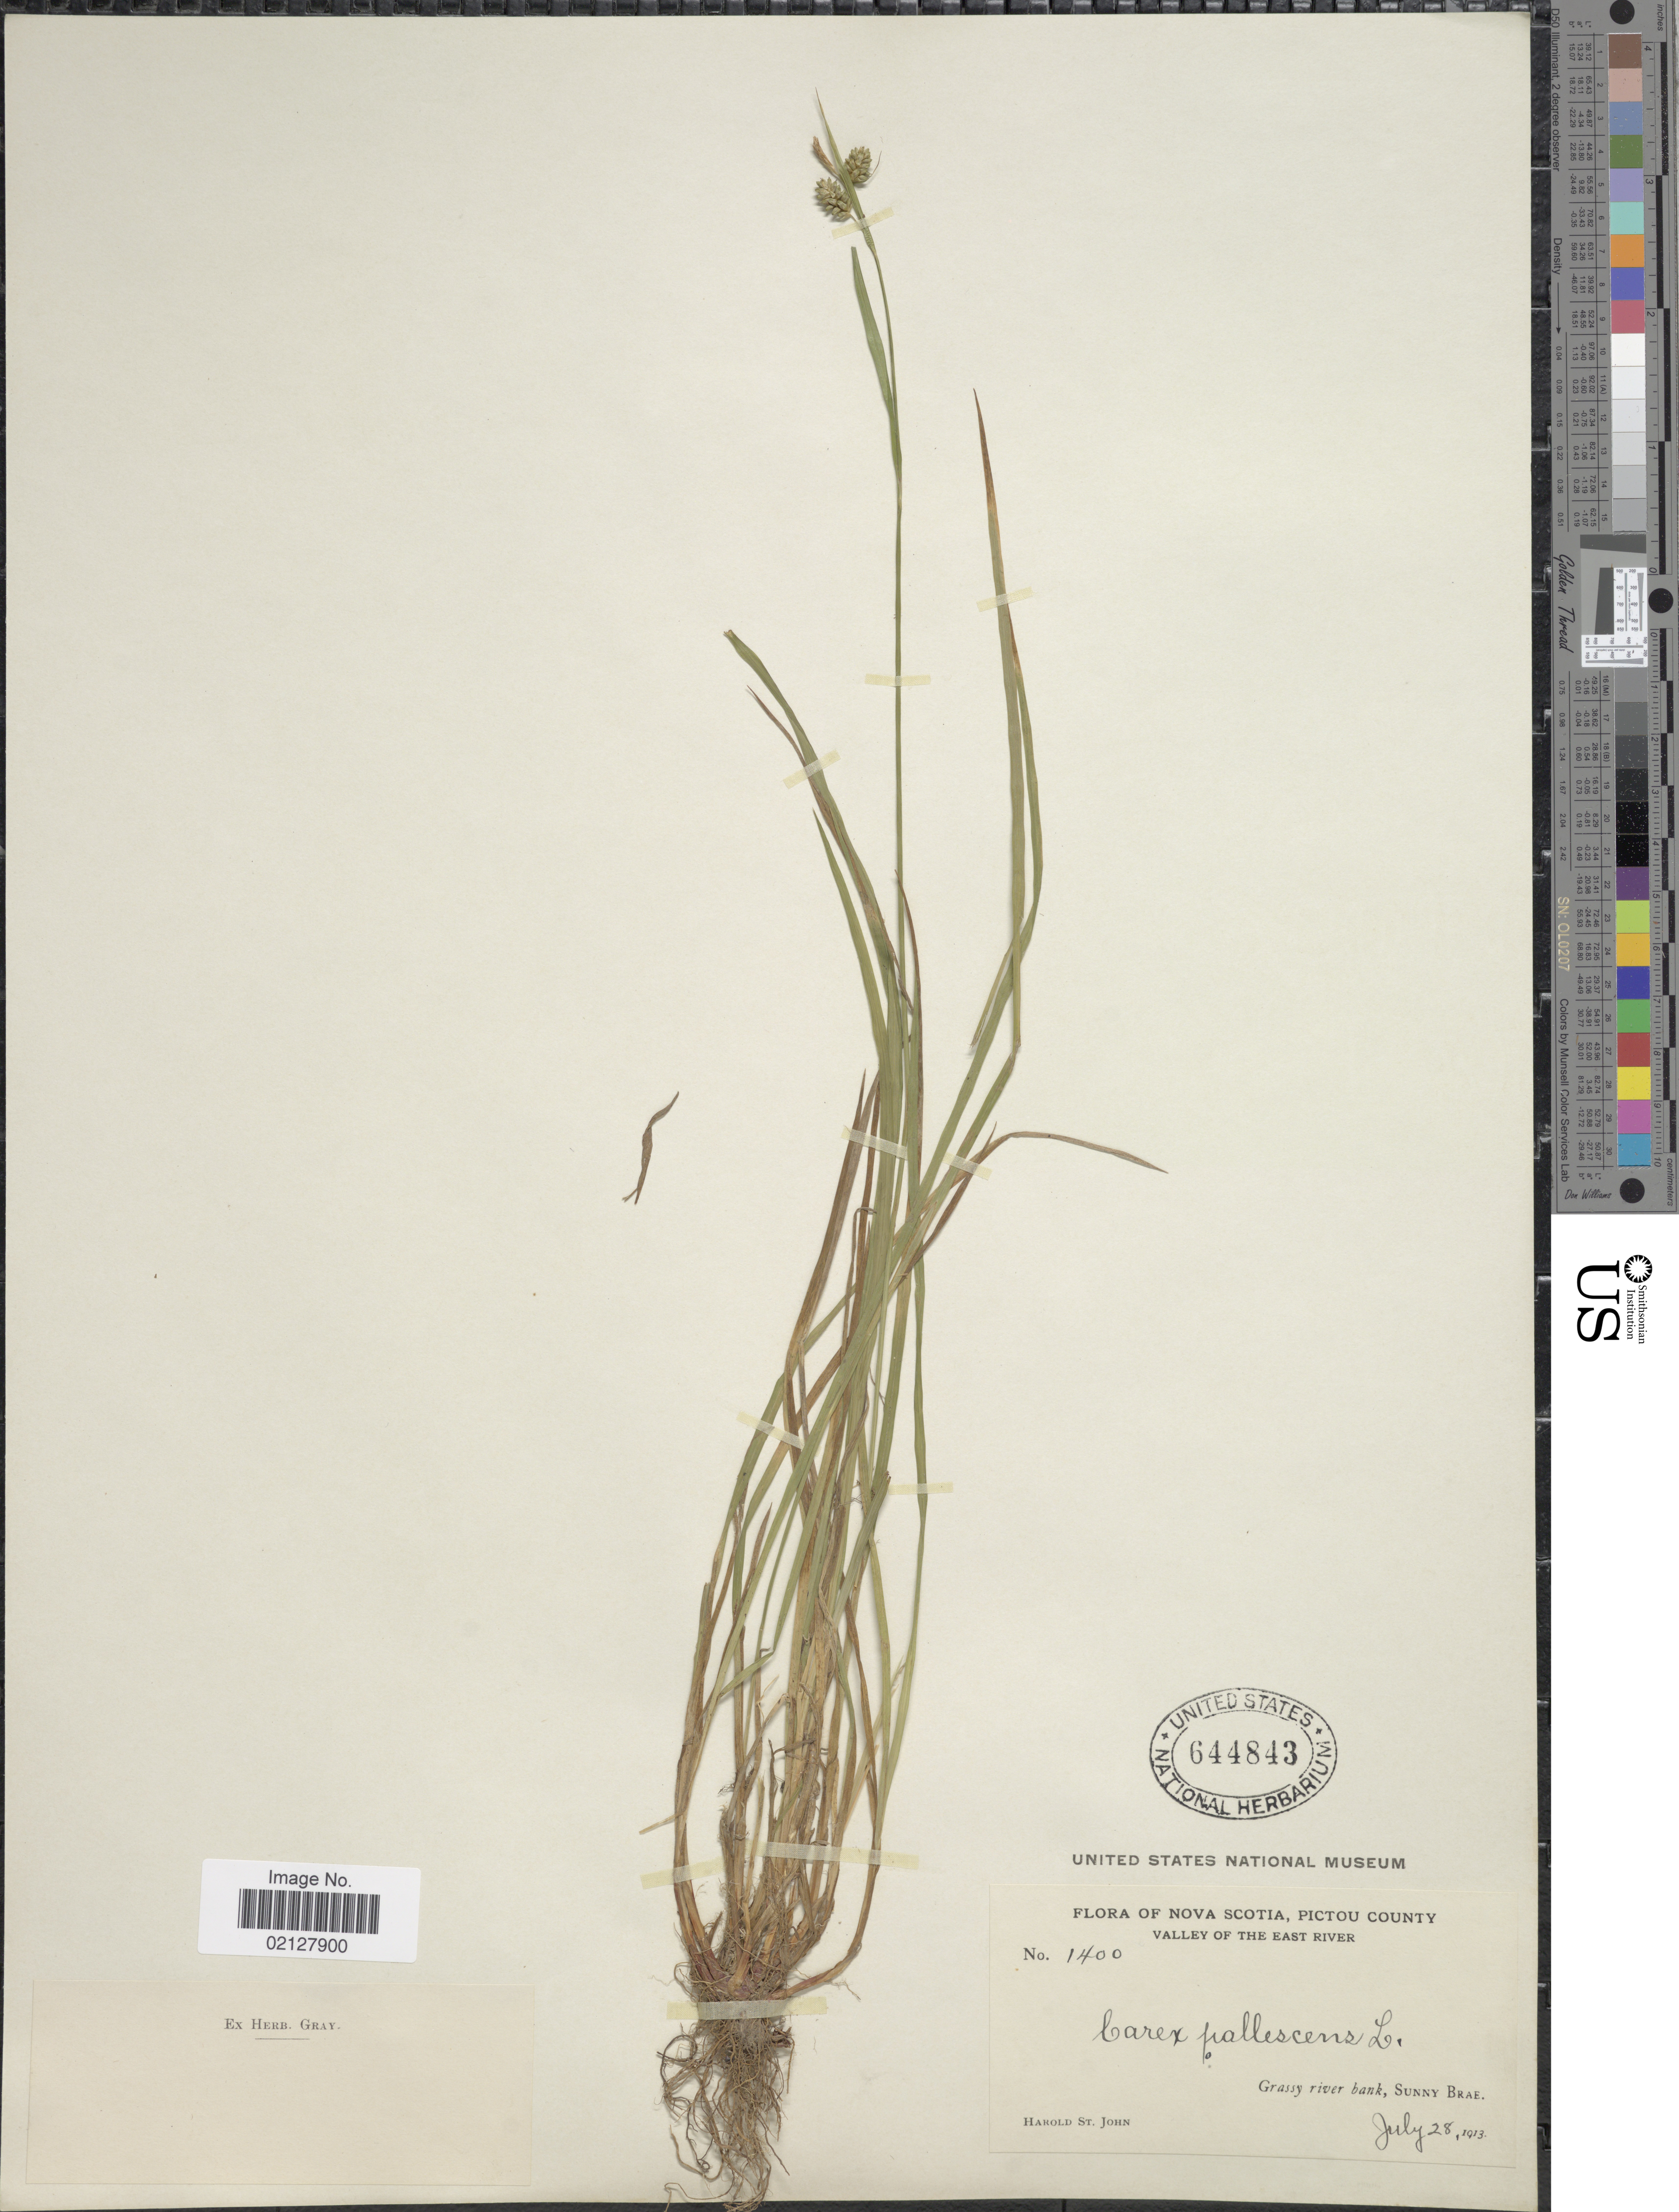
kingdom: Plantae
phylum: Tracheophyta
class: Liliopsida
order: Poales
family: Cyperaceae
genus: Carex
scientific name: Carex pallescens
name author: L.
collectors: H. St. John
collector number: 1400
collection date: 1913-07-28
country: Canada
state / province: Nova Scotia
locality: Pictou County, Valley of the East River. Grassy river bank, Sunny Brae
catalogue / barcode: US 644843